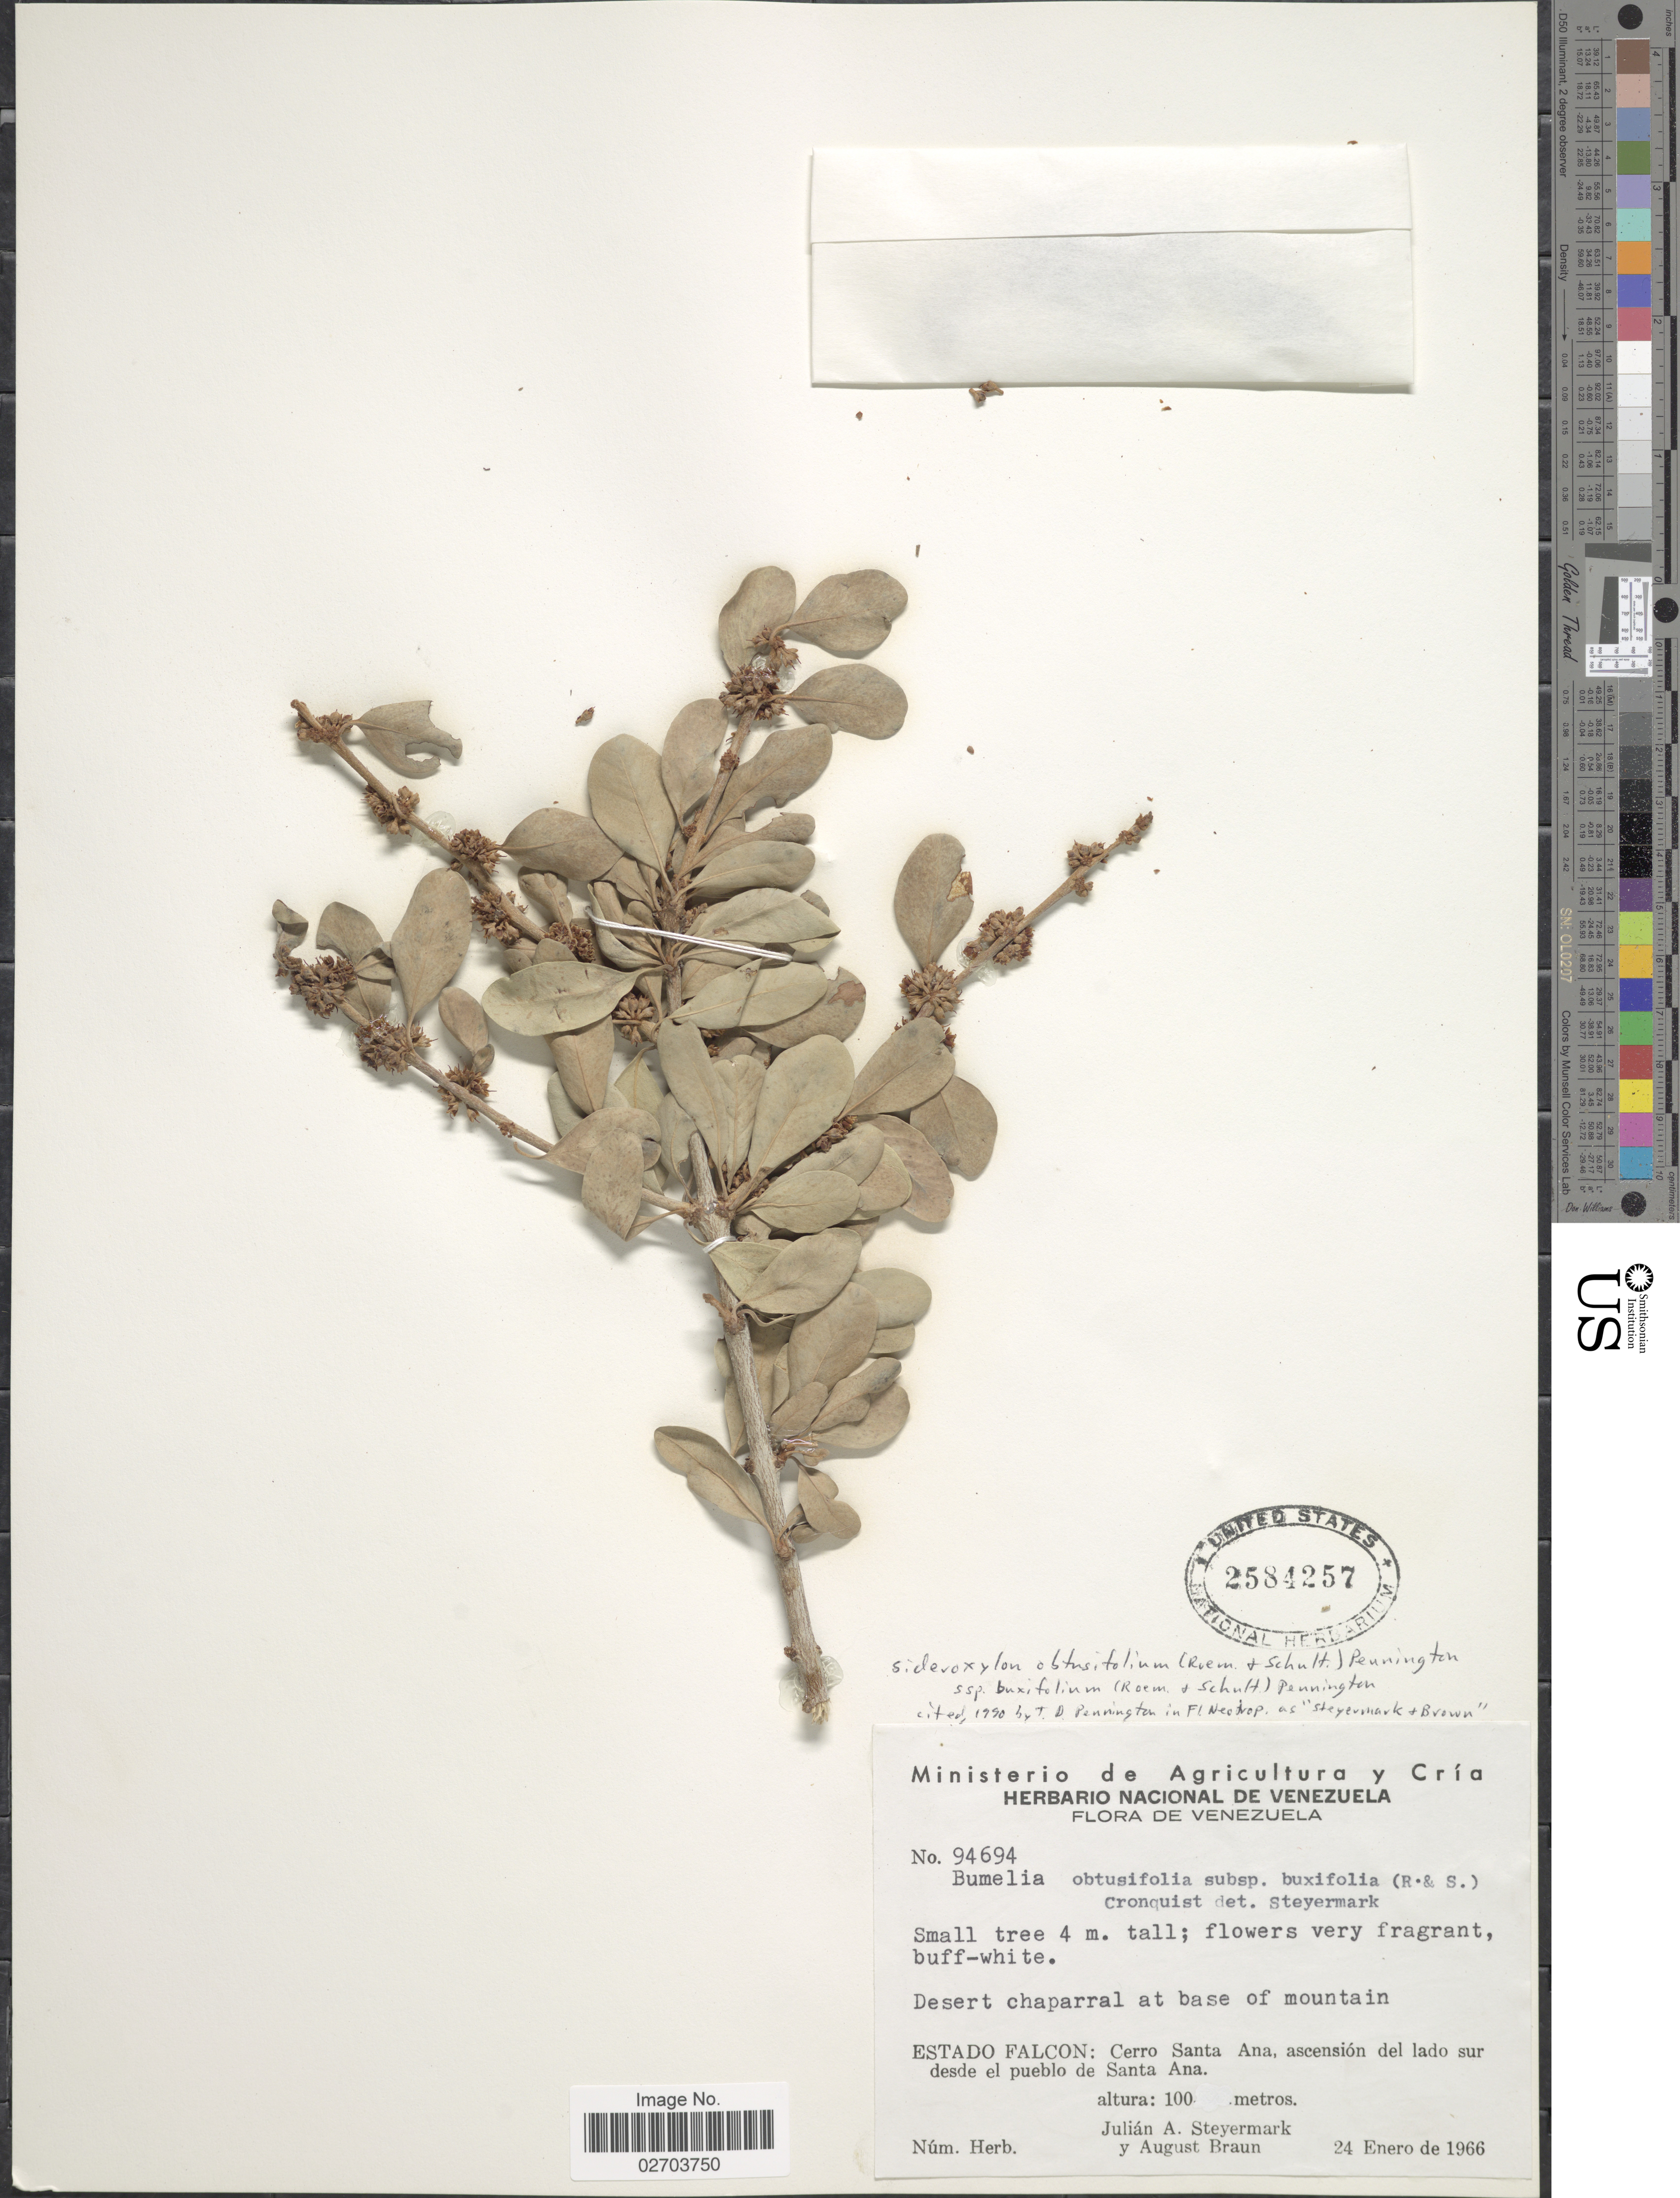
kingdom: Plantae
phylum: Tracheophyta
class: Magnoliopsida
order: Ericales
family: Sapotaceae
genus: Sideroxylon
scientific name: Sideroxylon obtusifolium subsp. buxifolium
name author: (Roem. & Schult.) T.D. Penn.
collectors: J. Steyermark & A. Braun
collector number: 94694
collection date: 1966-01-24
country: Venezuela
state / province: Falcón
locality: Cerro Santa Ana, ascension del lado sur desde el pueblo de Santa Ana.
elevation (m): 100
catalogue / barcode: US 2584257